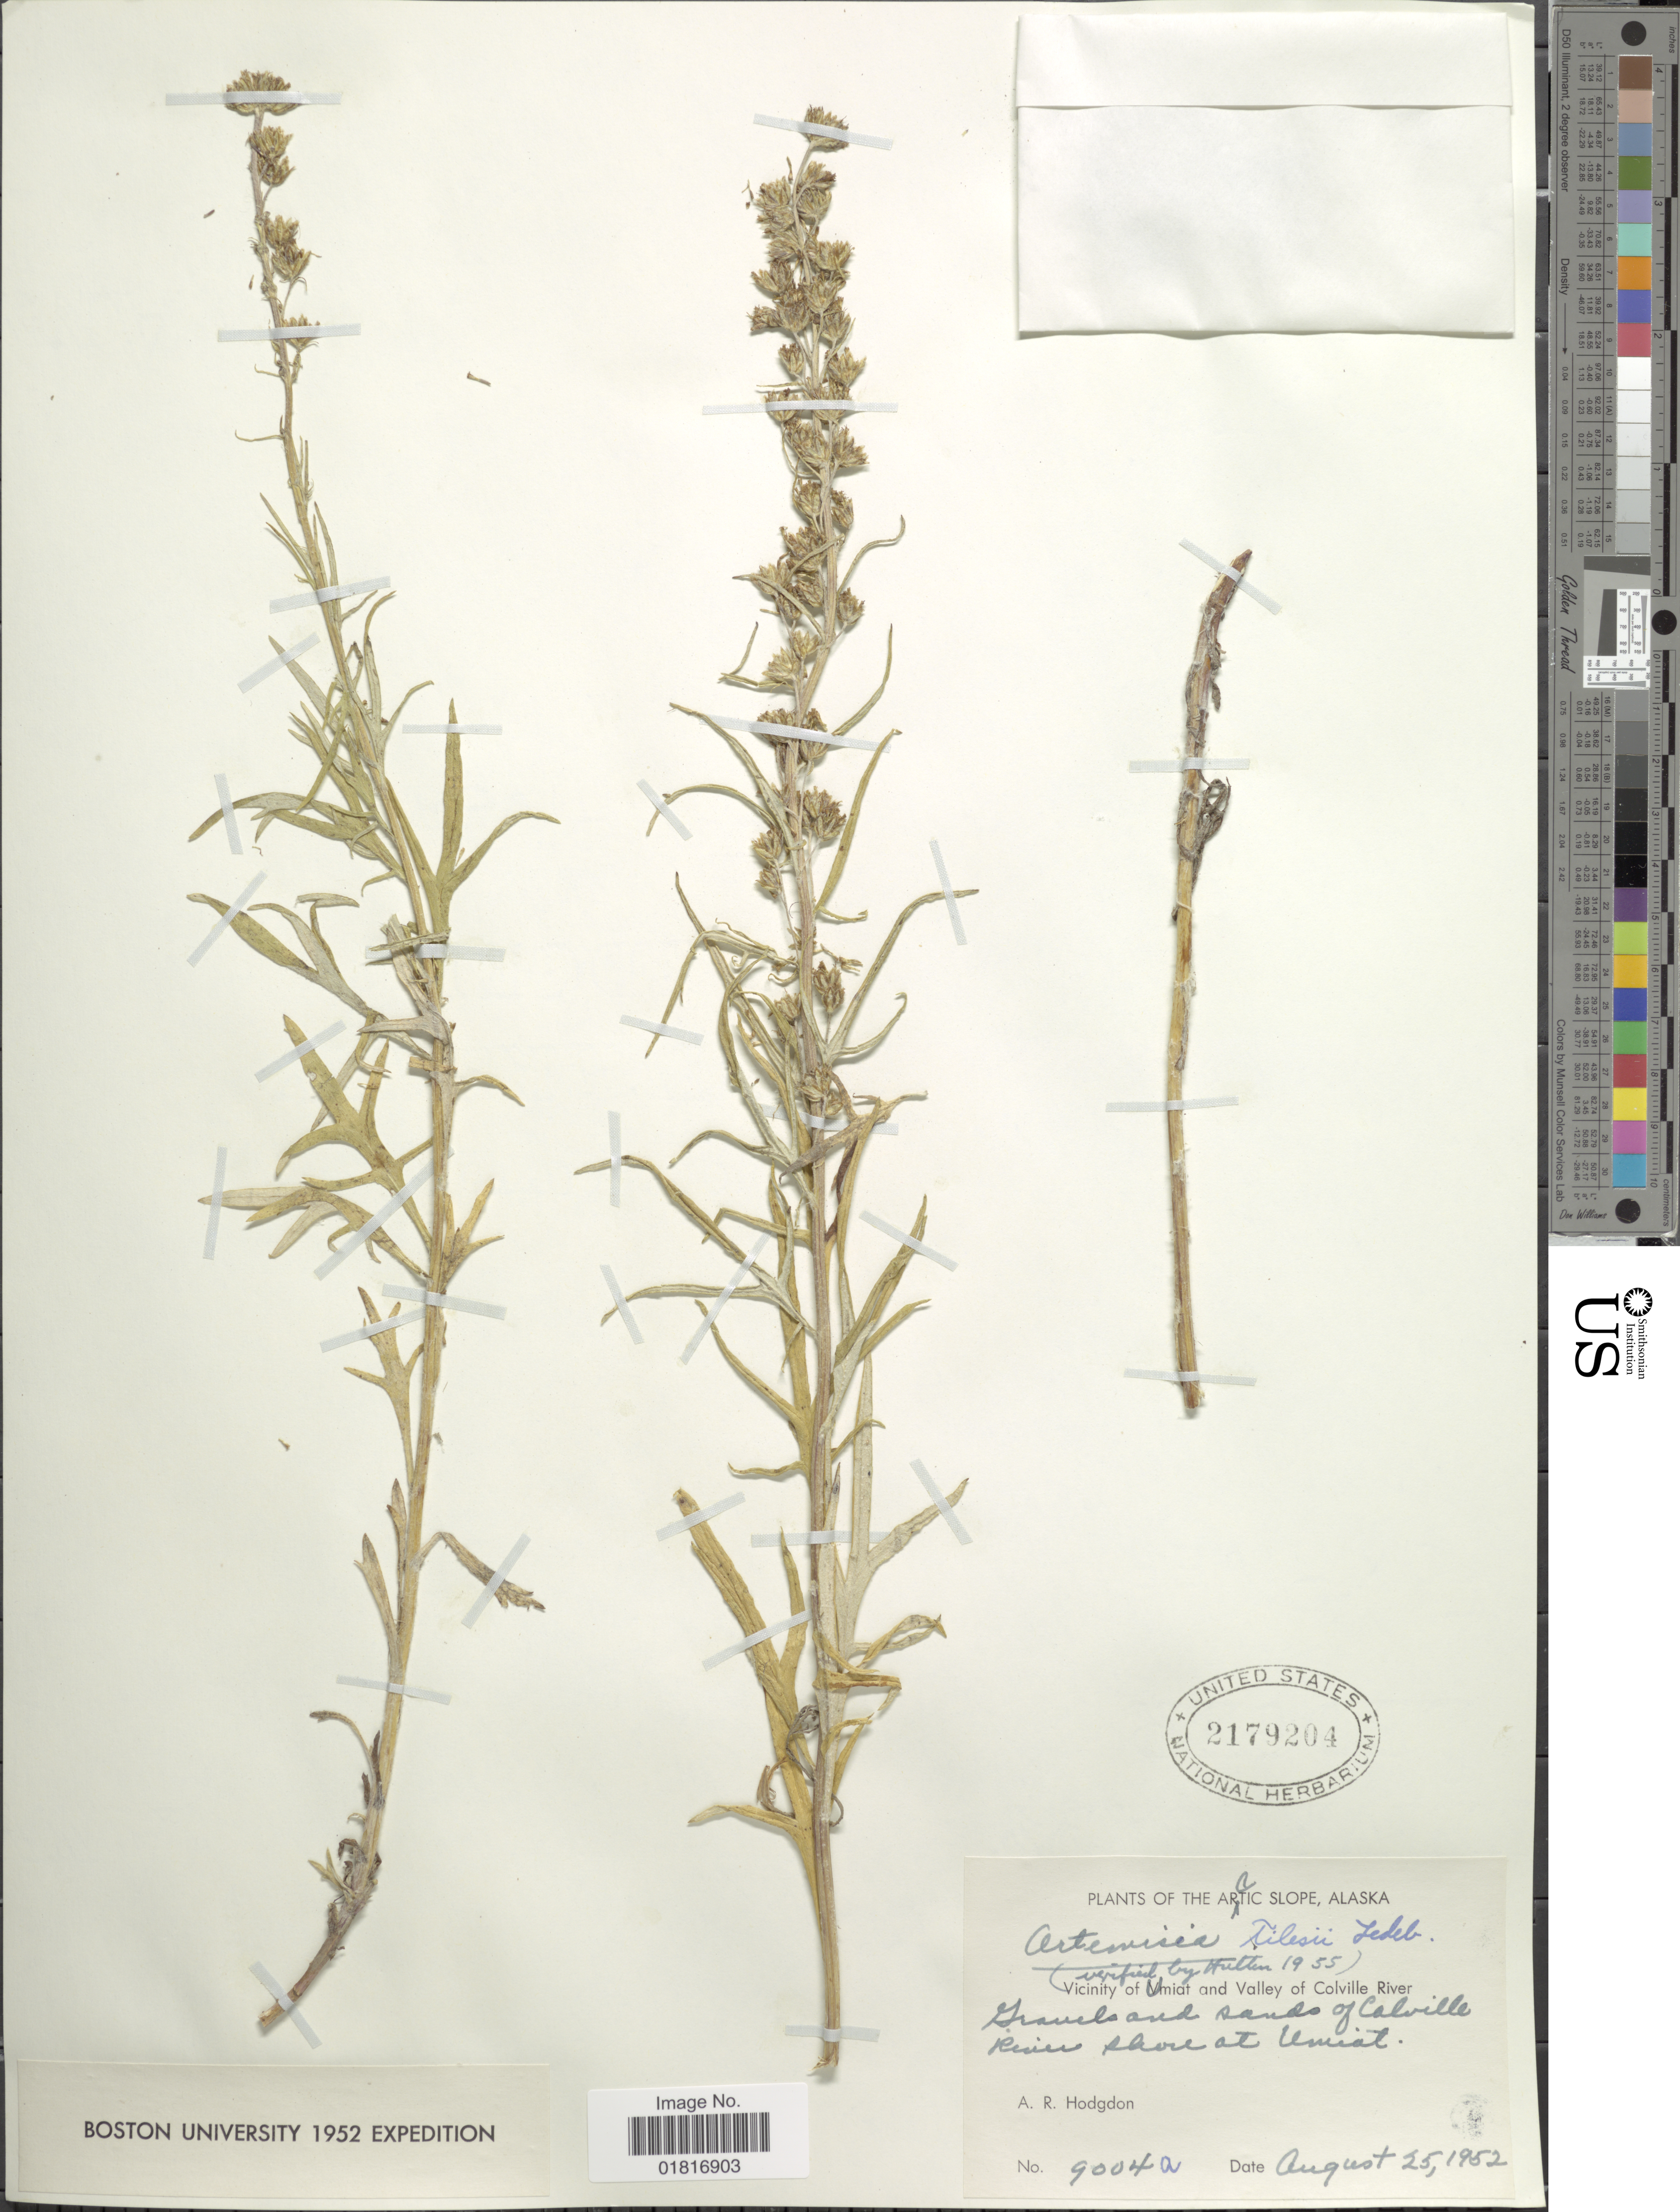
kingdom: Plantae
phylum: Tracheophyta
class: Magnoliopsida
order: Asterales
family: Asteraceae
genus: Artemisia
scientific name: Artemisia tilesii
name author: Ledeb.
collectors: A. R. Hodgdon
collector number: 9004a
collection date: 1952-08-25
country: United States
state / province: Alaska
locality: The Arctic Slope, Vicinity of Umiat and Valley of Colville River Gravels and sands of Colville River shore at Umiat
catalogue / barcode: US 2179204